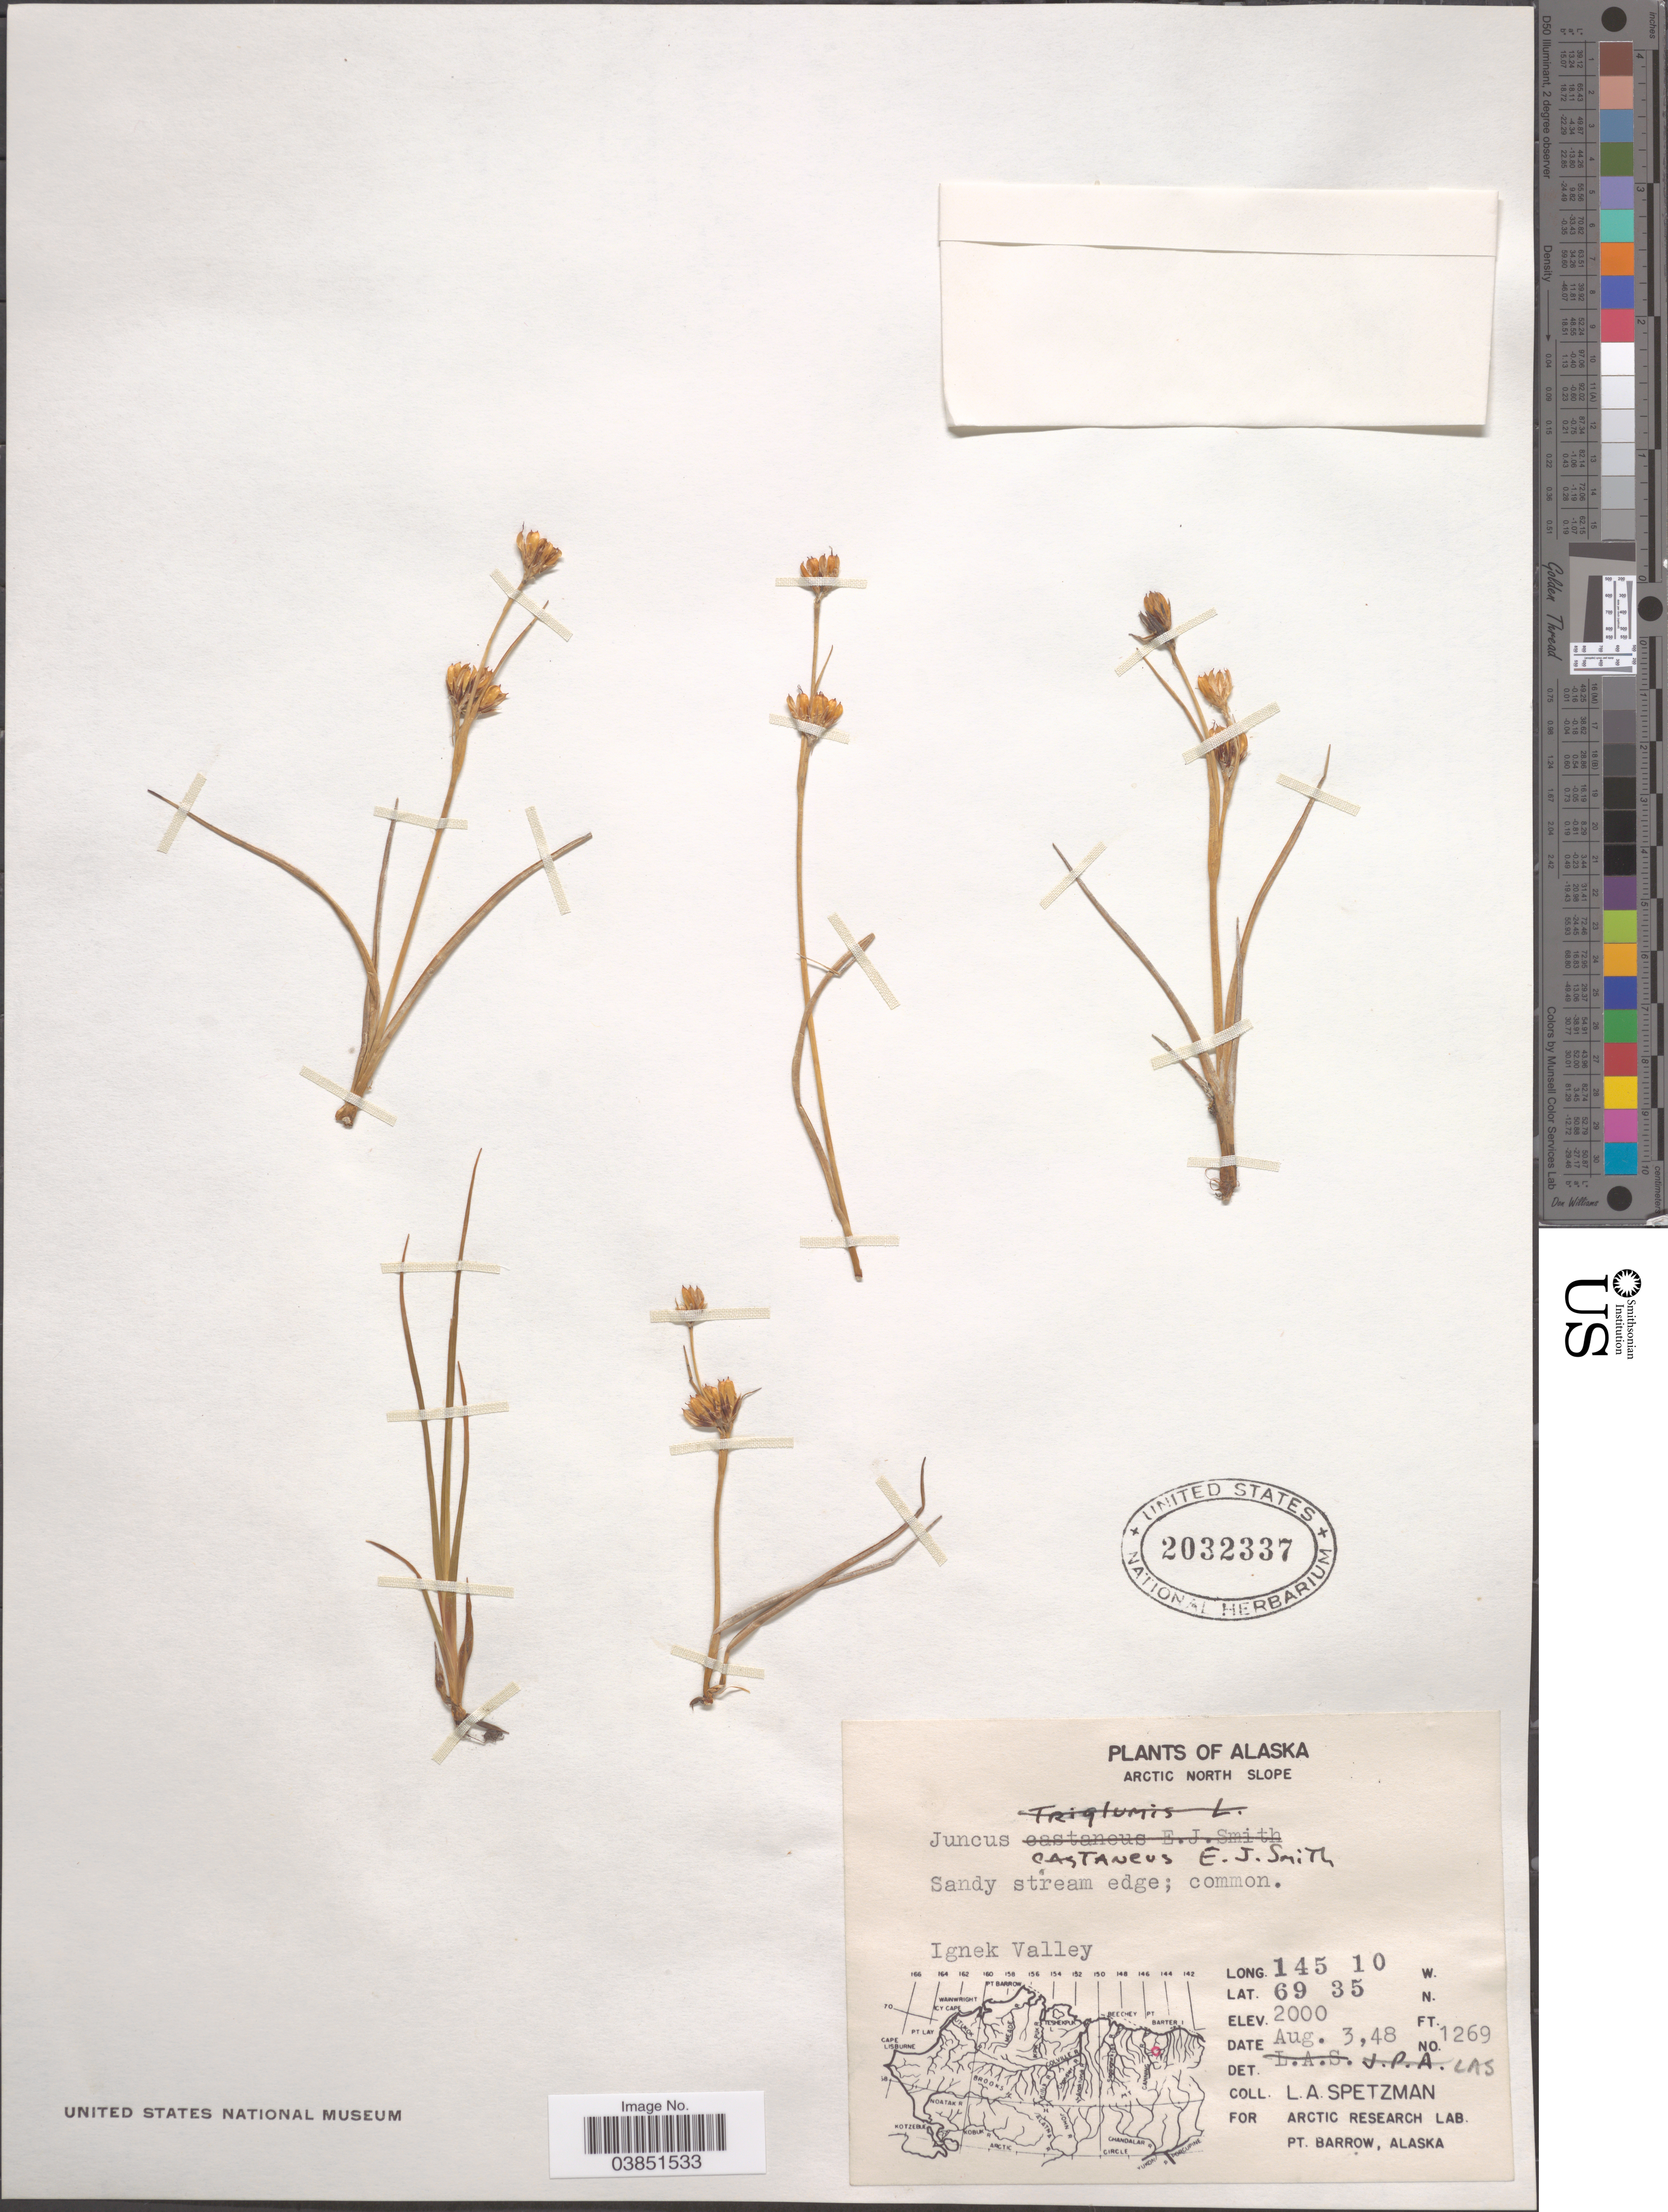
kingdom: Plantae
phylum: Tracheophyta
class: Liliopsida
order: Poales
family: Juncaceae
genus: Juncus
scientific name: Juncus castaneus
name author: Sm.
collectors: L. Spetzman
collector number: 1269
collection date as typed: Transcribed d/m/y: 3/8/48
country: United States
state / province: Alaska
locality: Arctic North Slope. Ignek Valley.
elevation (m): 610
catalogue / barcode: US 2032337